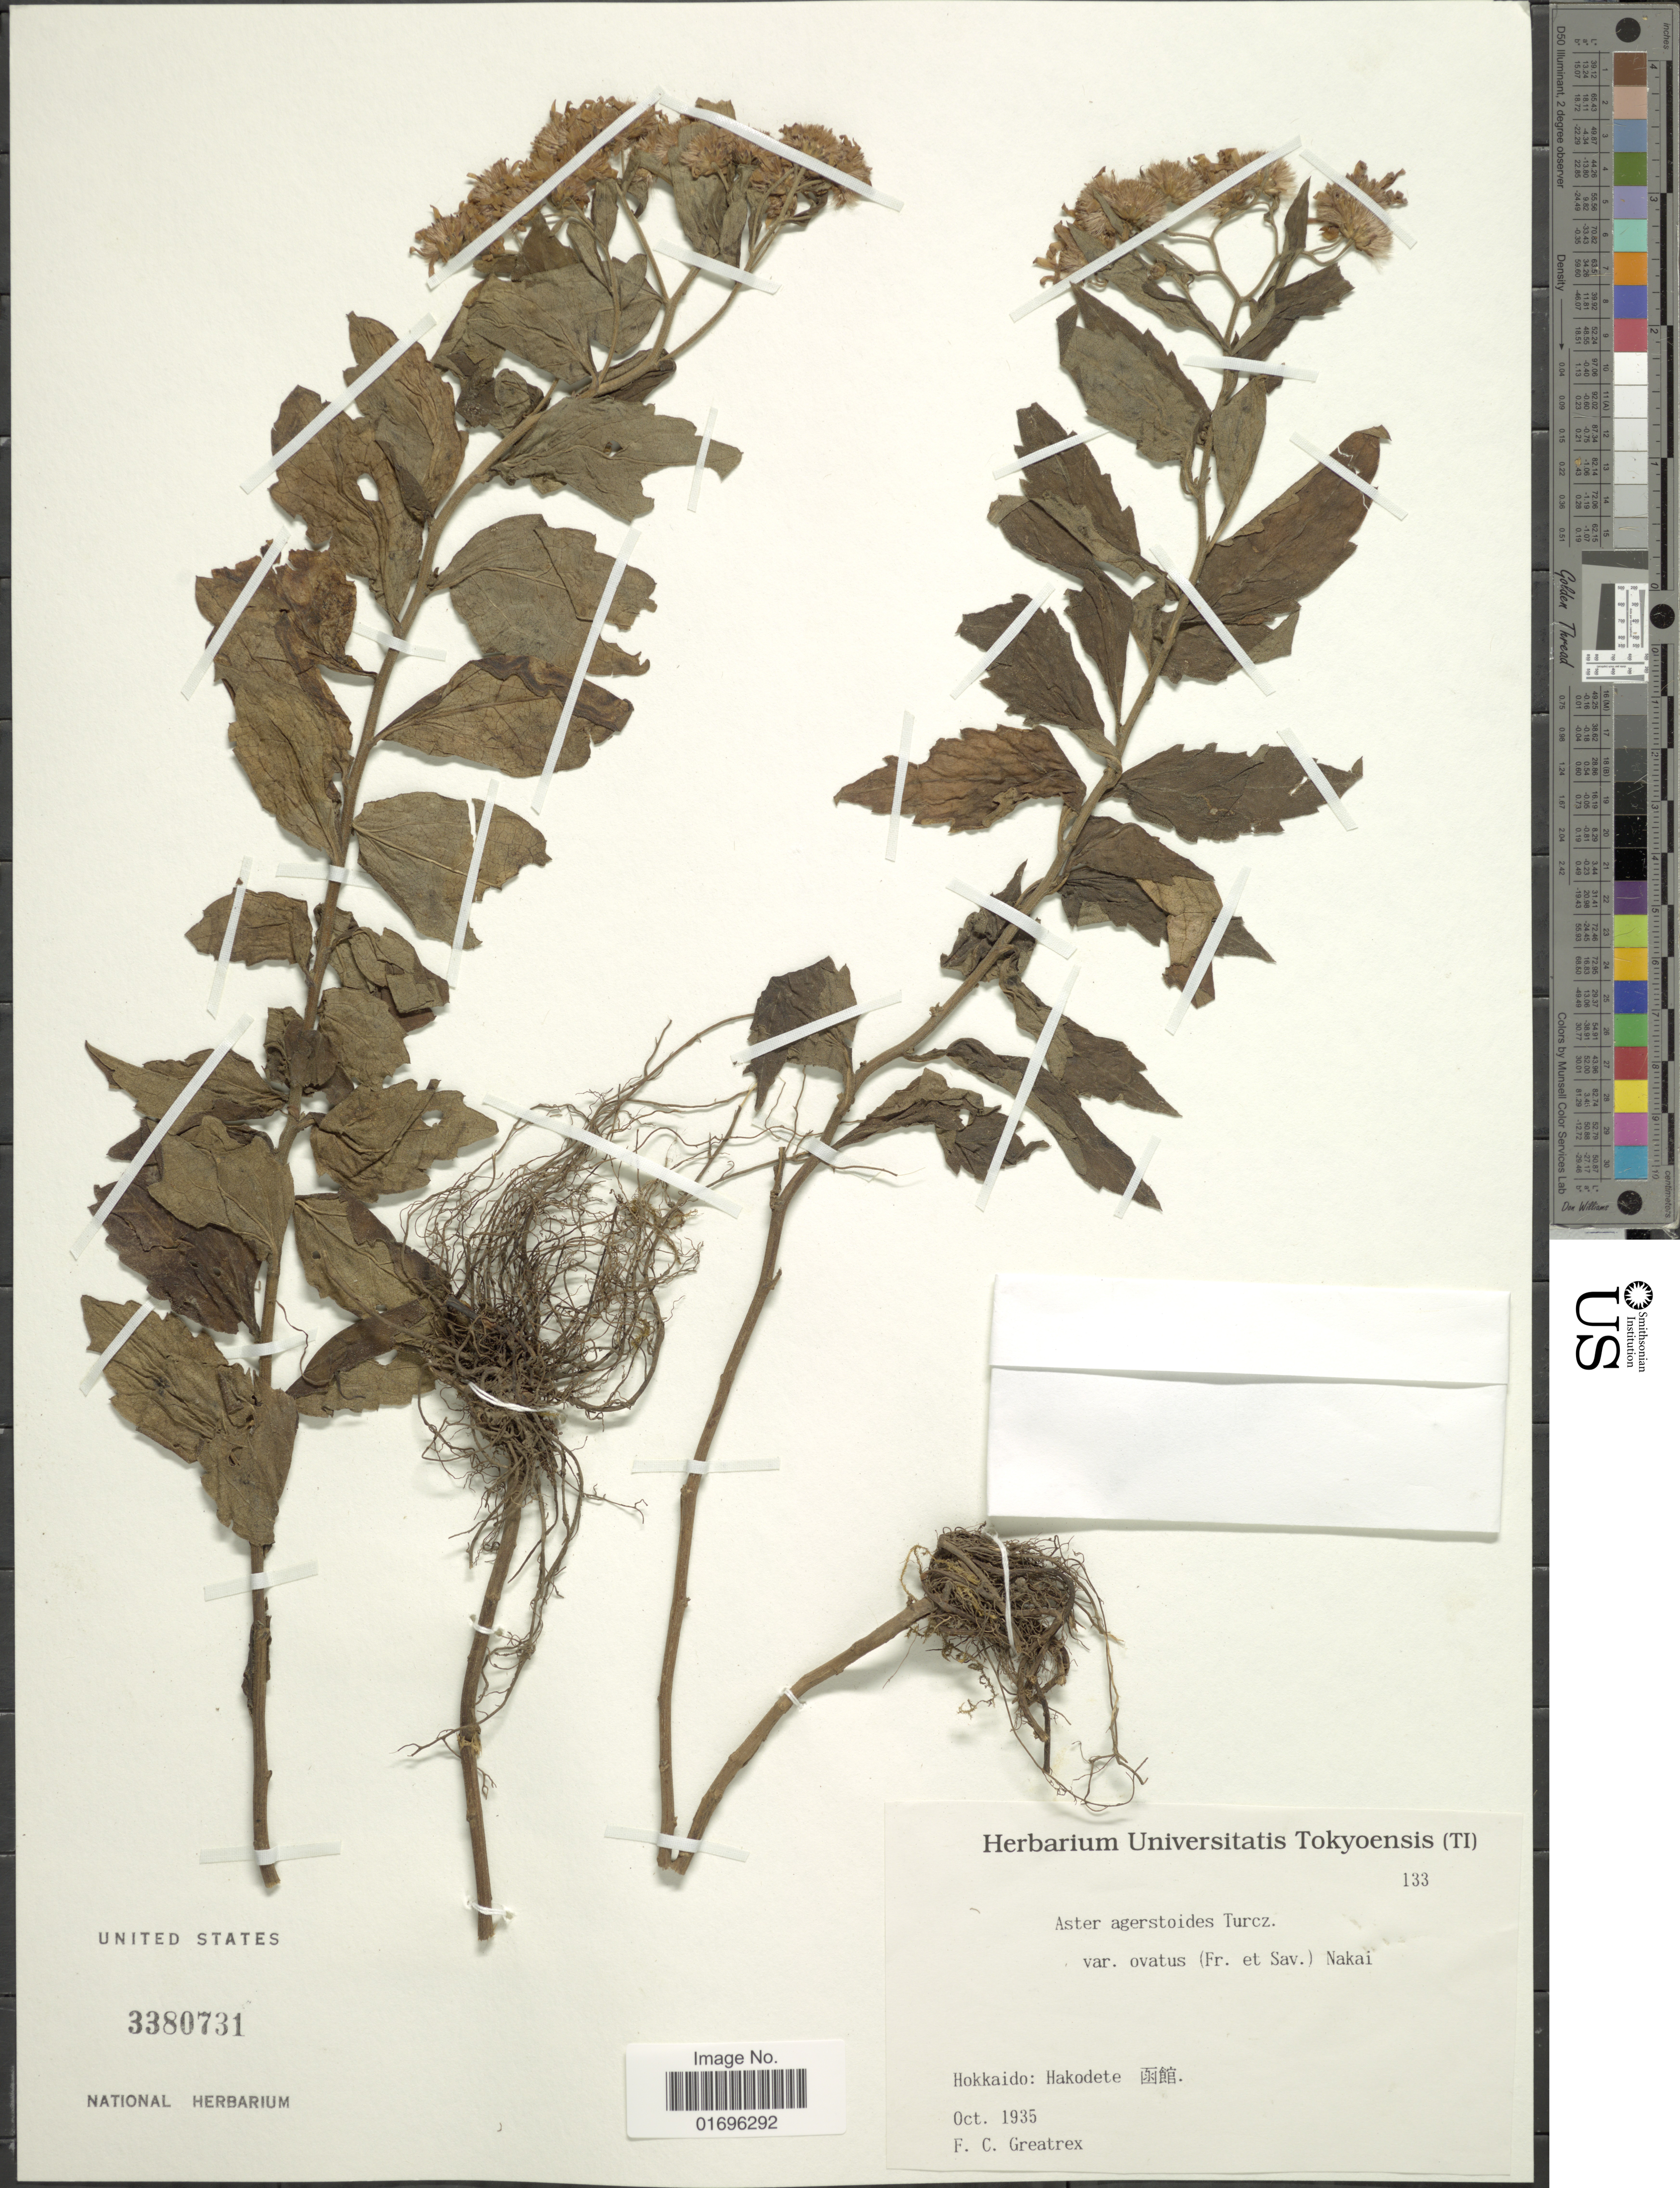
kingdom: Plantae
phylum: Tracheophyta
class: Magnoliopsida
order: Asterales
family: Asteraceae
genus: Aster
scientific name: Aster ageratoides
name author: Turcz.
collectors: F. Greatrex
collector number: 133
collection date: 1935-10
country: Japan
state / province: Hokkaidō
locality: Hokkaido: Hakodete X.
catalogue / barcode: US 3380731